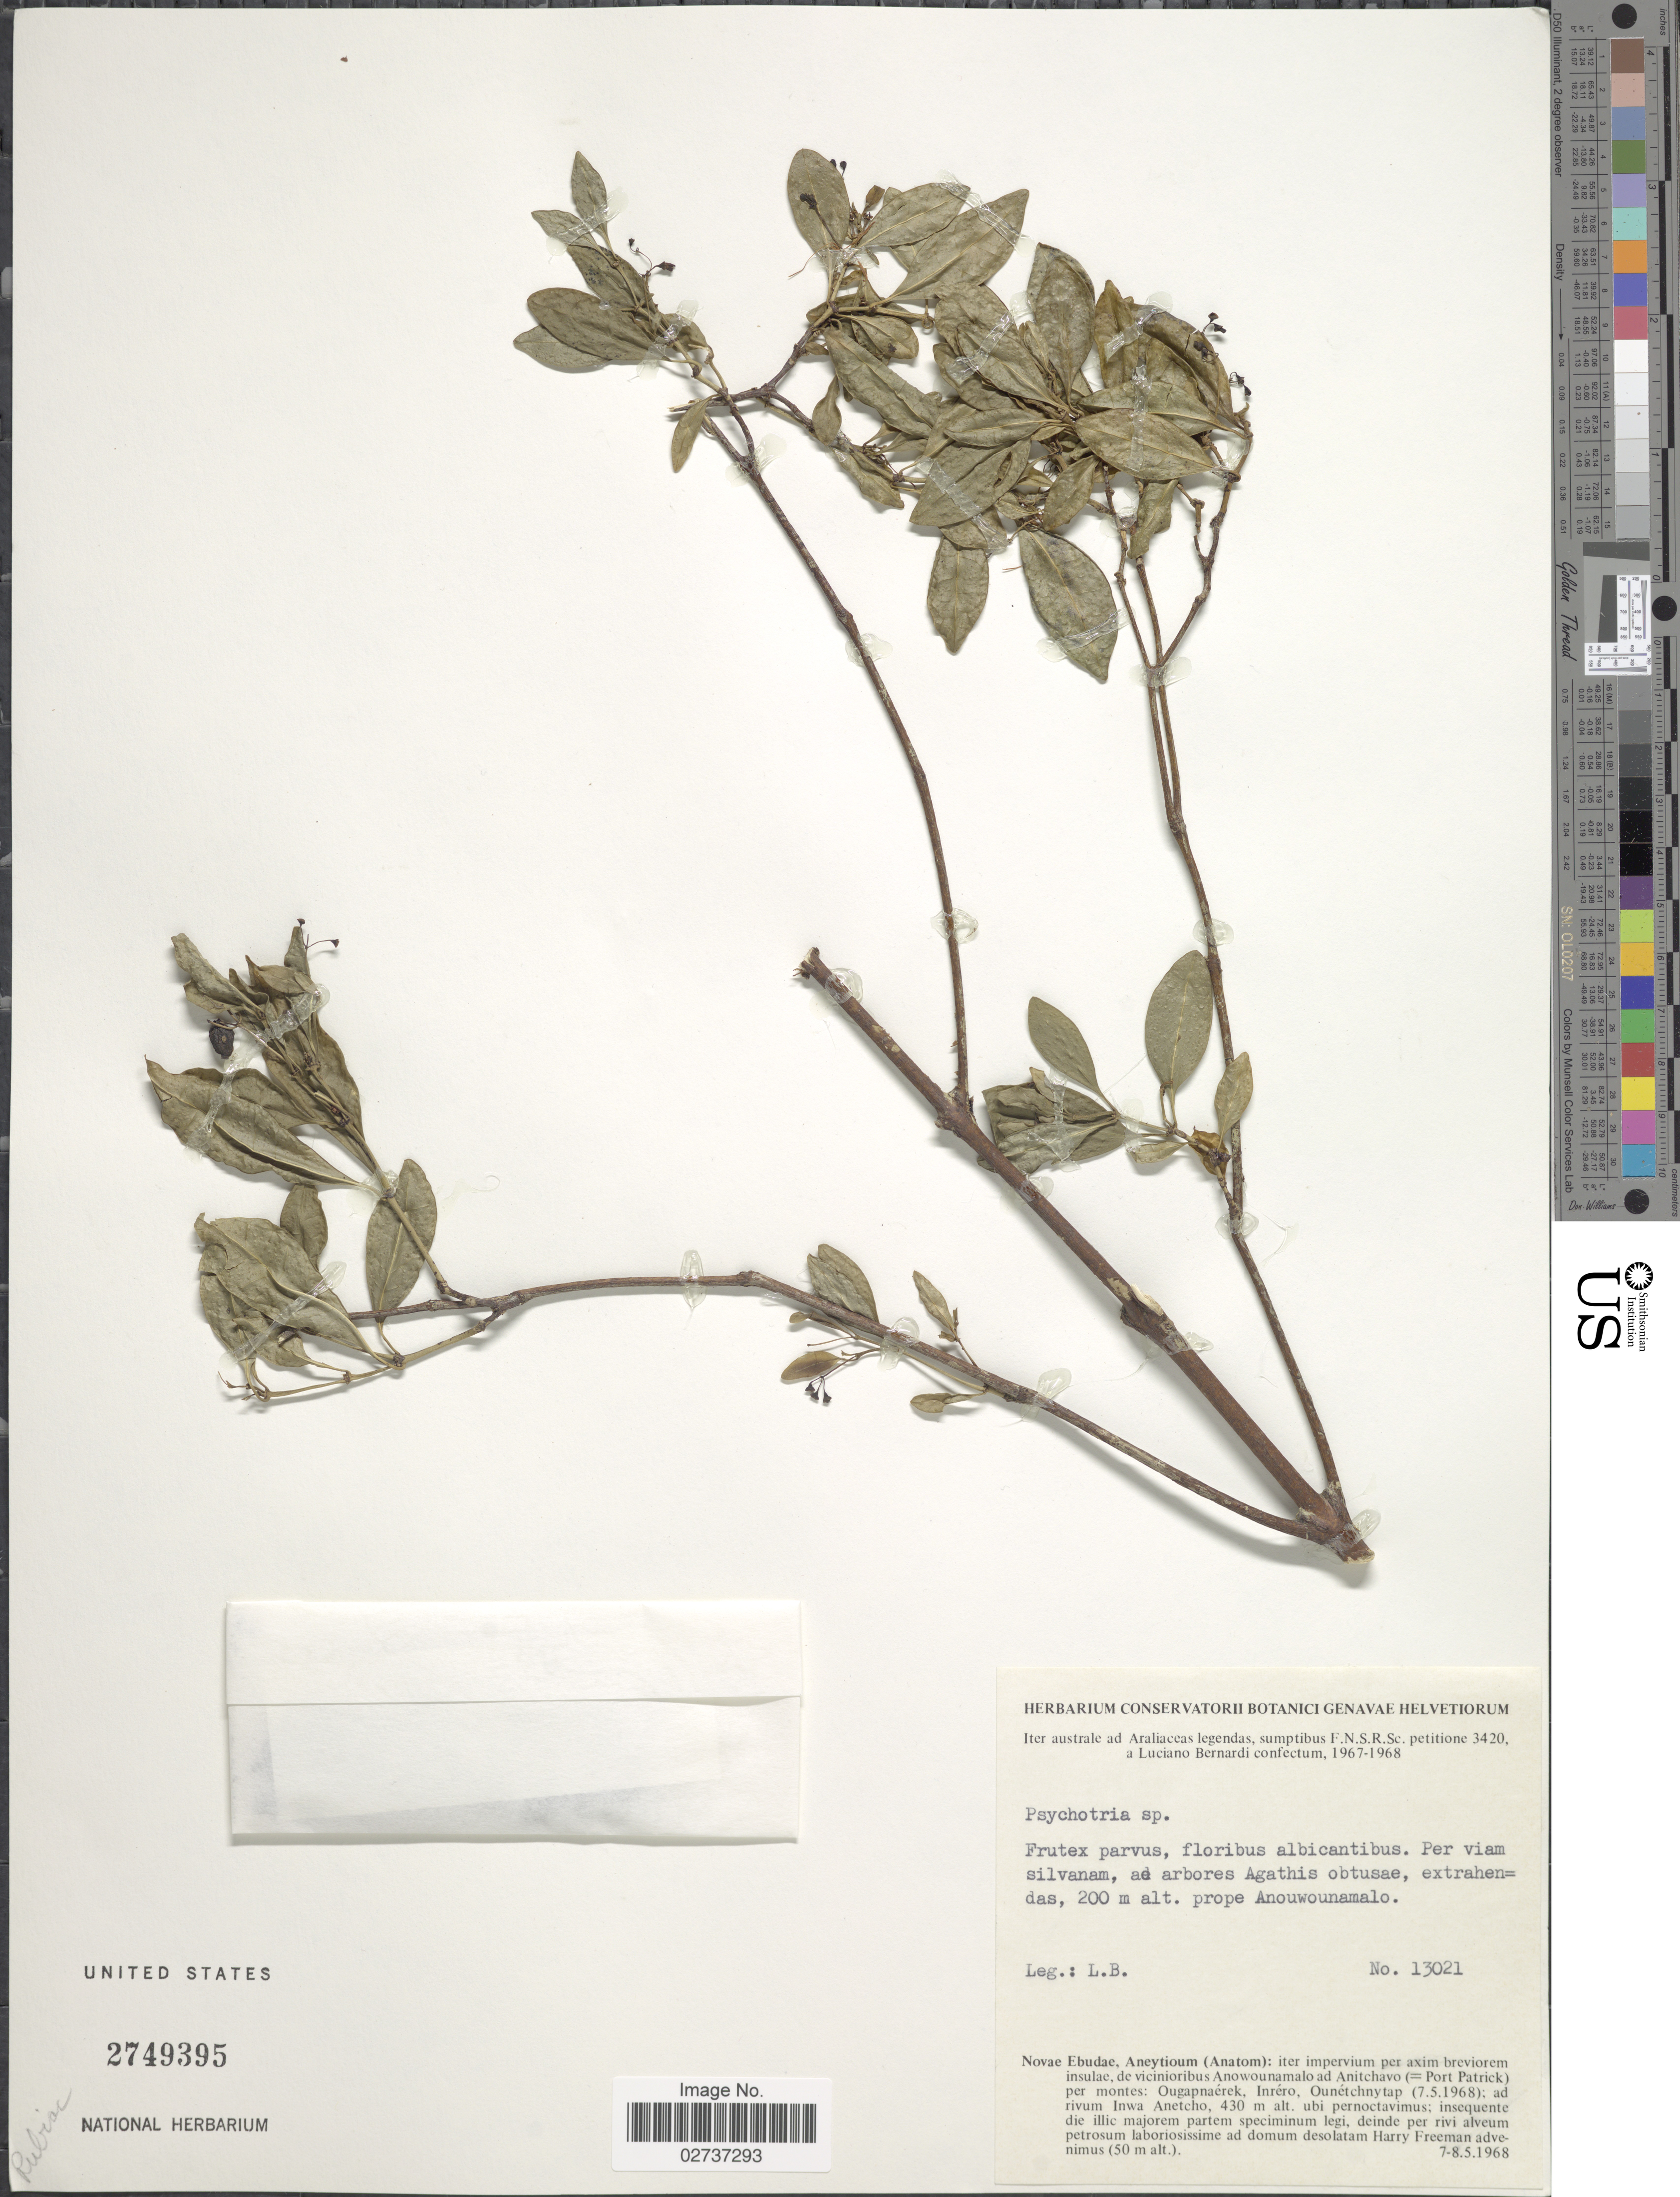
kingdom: Plantae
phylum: Tracheophyta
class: Magnoliopsida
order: Gentianales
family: Rubiaceae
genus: Psychotria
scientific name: Psychotria sp.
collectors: L. Bernardi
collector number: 13021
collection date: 1968-05-07/1968-05-08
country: Vanuatu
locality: Novae Ebudae, aneytioum (Anatom): iter impervium per axim breviorem insulae, de vicinioribus Anowounamalo ad Anitchavo (= Port Patrick) per montes: Ougapnaerek, Inrero, Ounetchnytap; ad rivum Inwa Anetcho. Prope Anowounamalo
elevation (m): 200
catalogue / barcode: US 2749395